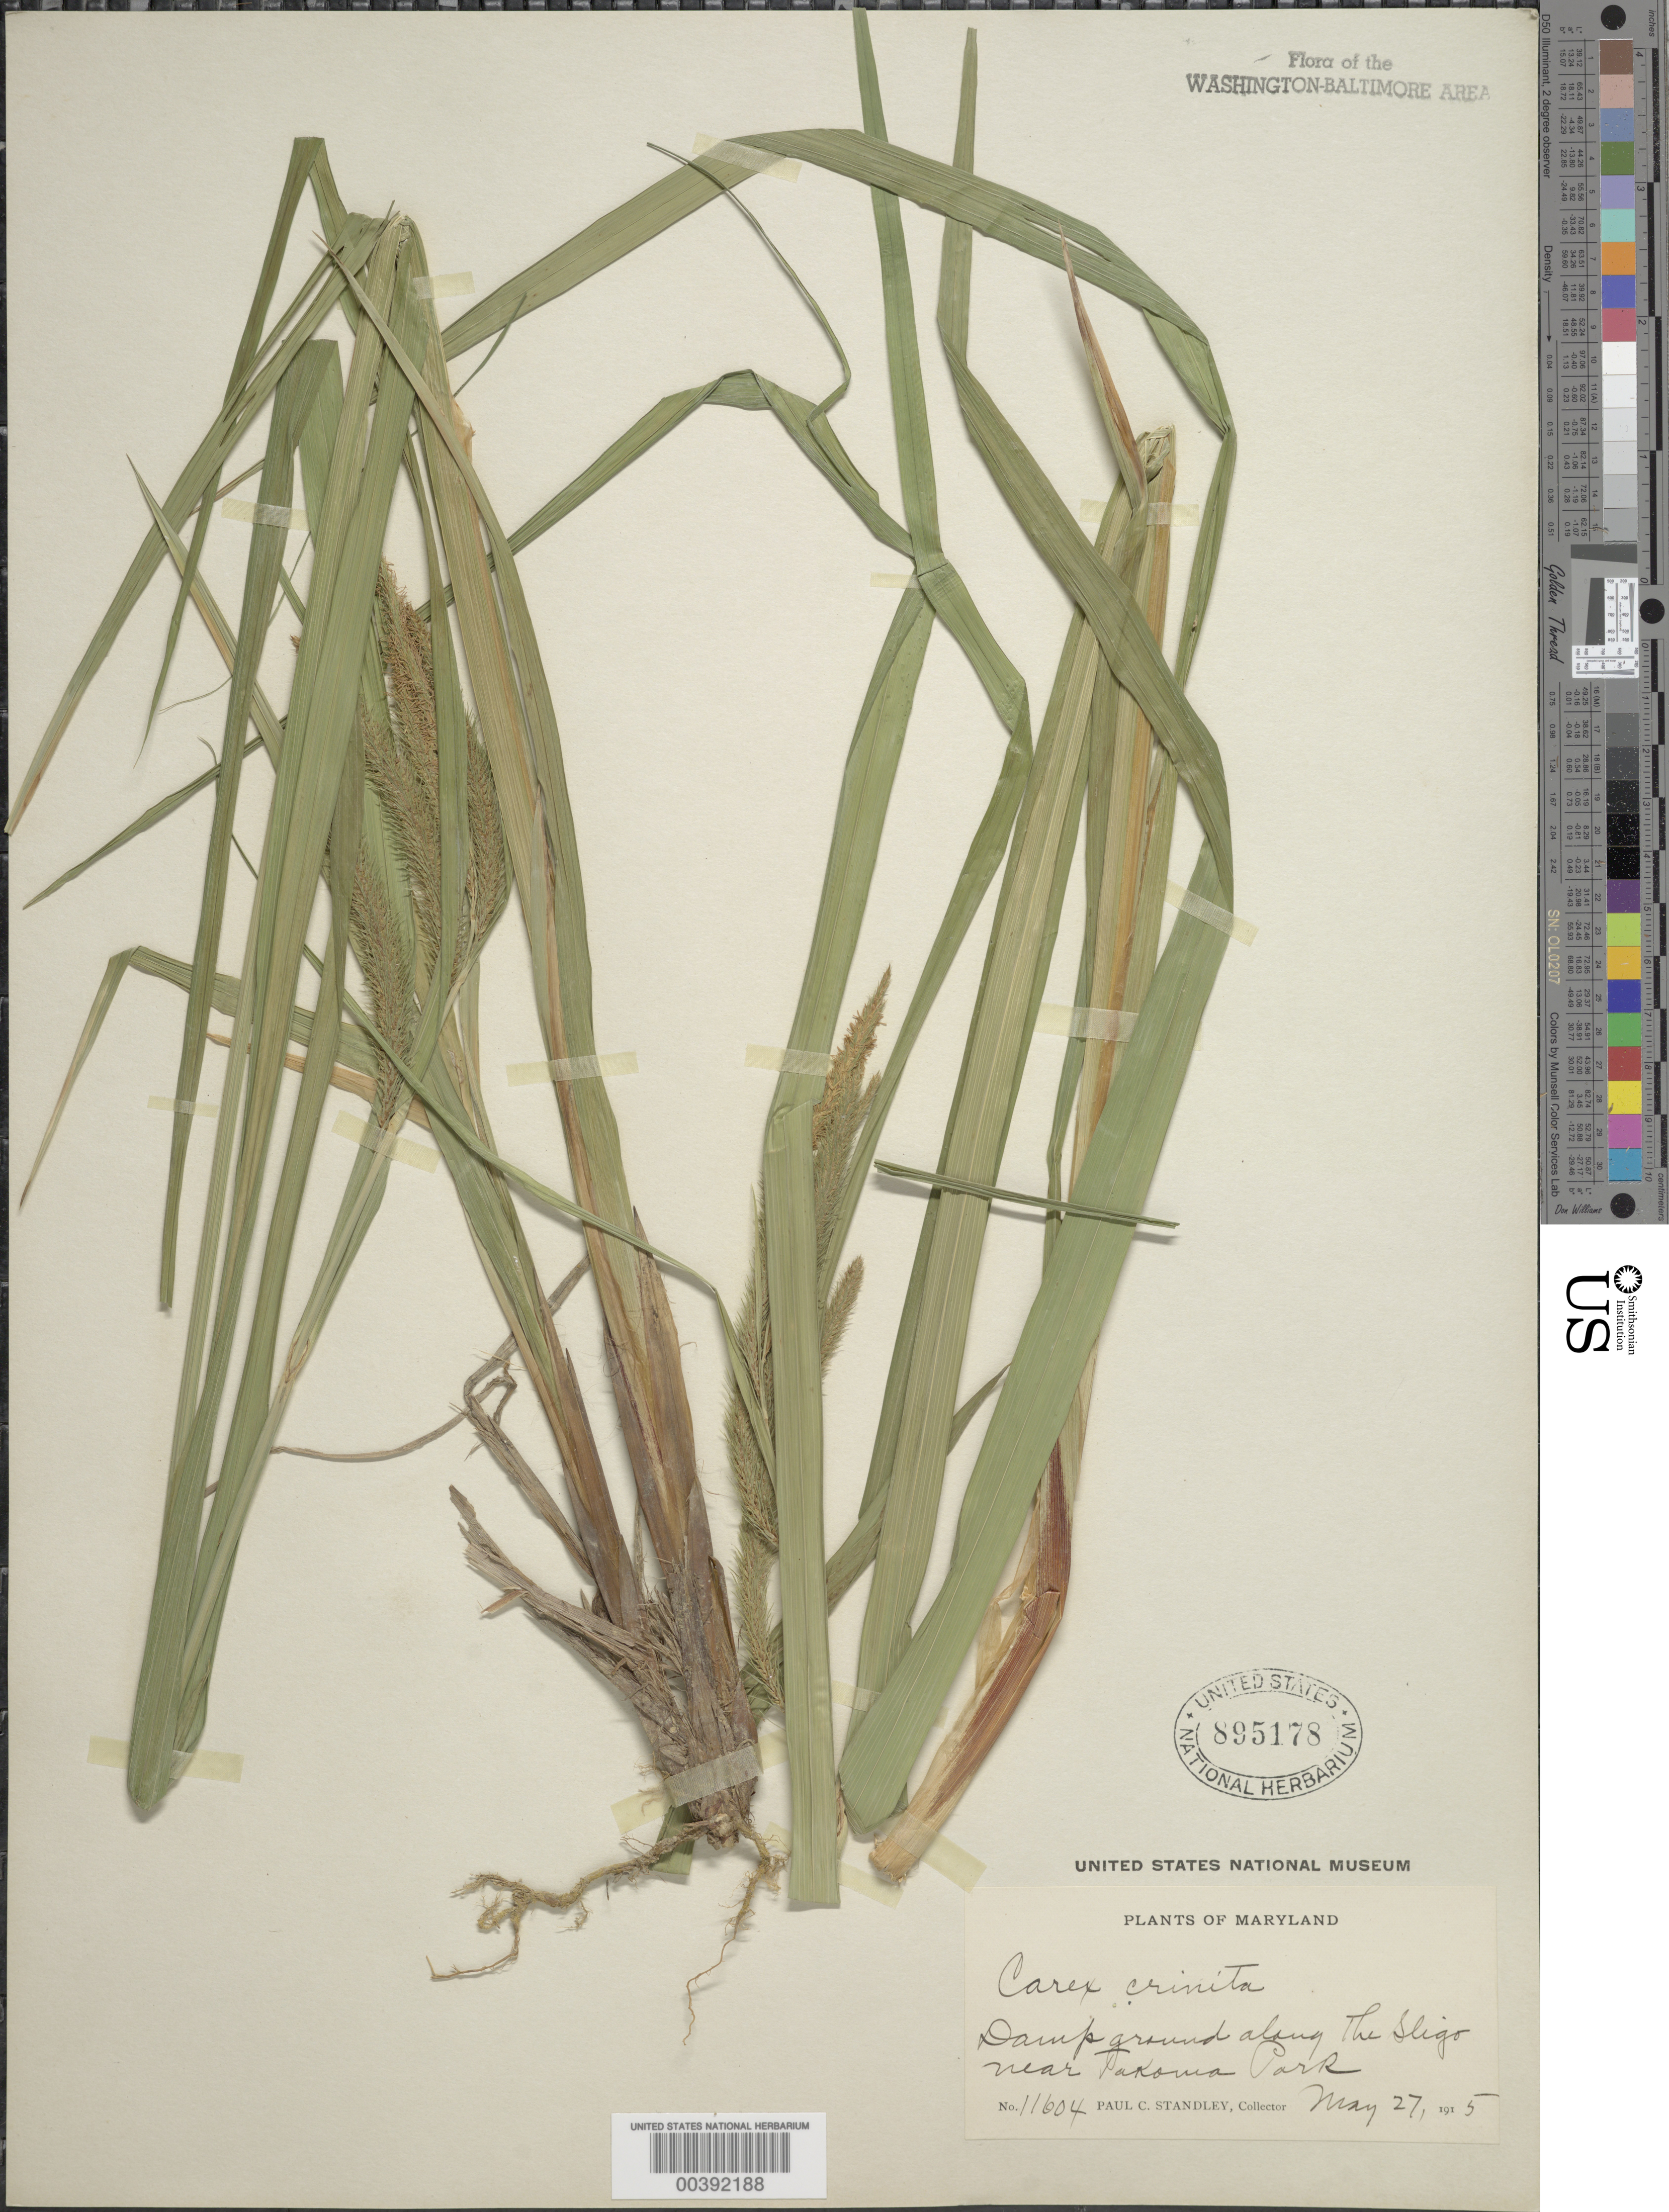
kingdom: Plantae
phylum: Tracheophyta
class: Liliopsida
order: Poales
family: Cyperaceae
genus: Carex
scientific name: Carex crinita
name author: Lam.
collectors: P. C. Standley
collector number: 11604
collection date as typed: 27 May 1915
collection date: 1915-05-27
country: United States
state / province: Maryland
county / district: Montgomery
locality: The Sligo near Takoma Park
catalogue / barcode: US 895178